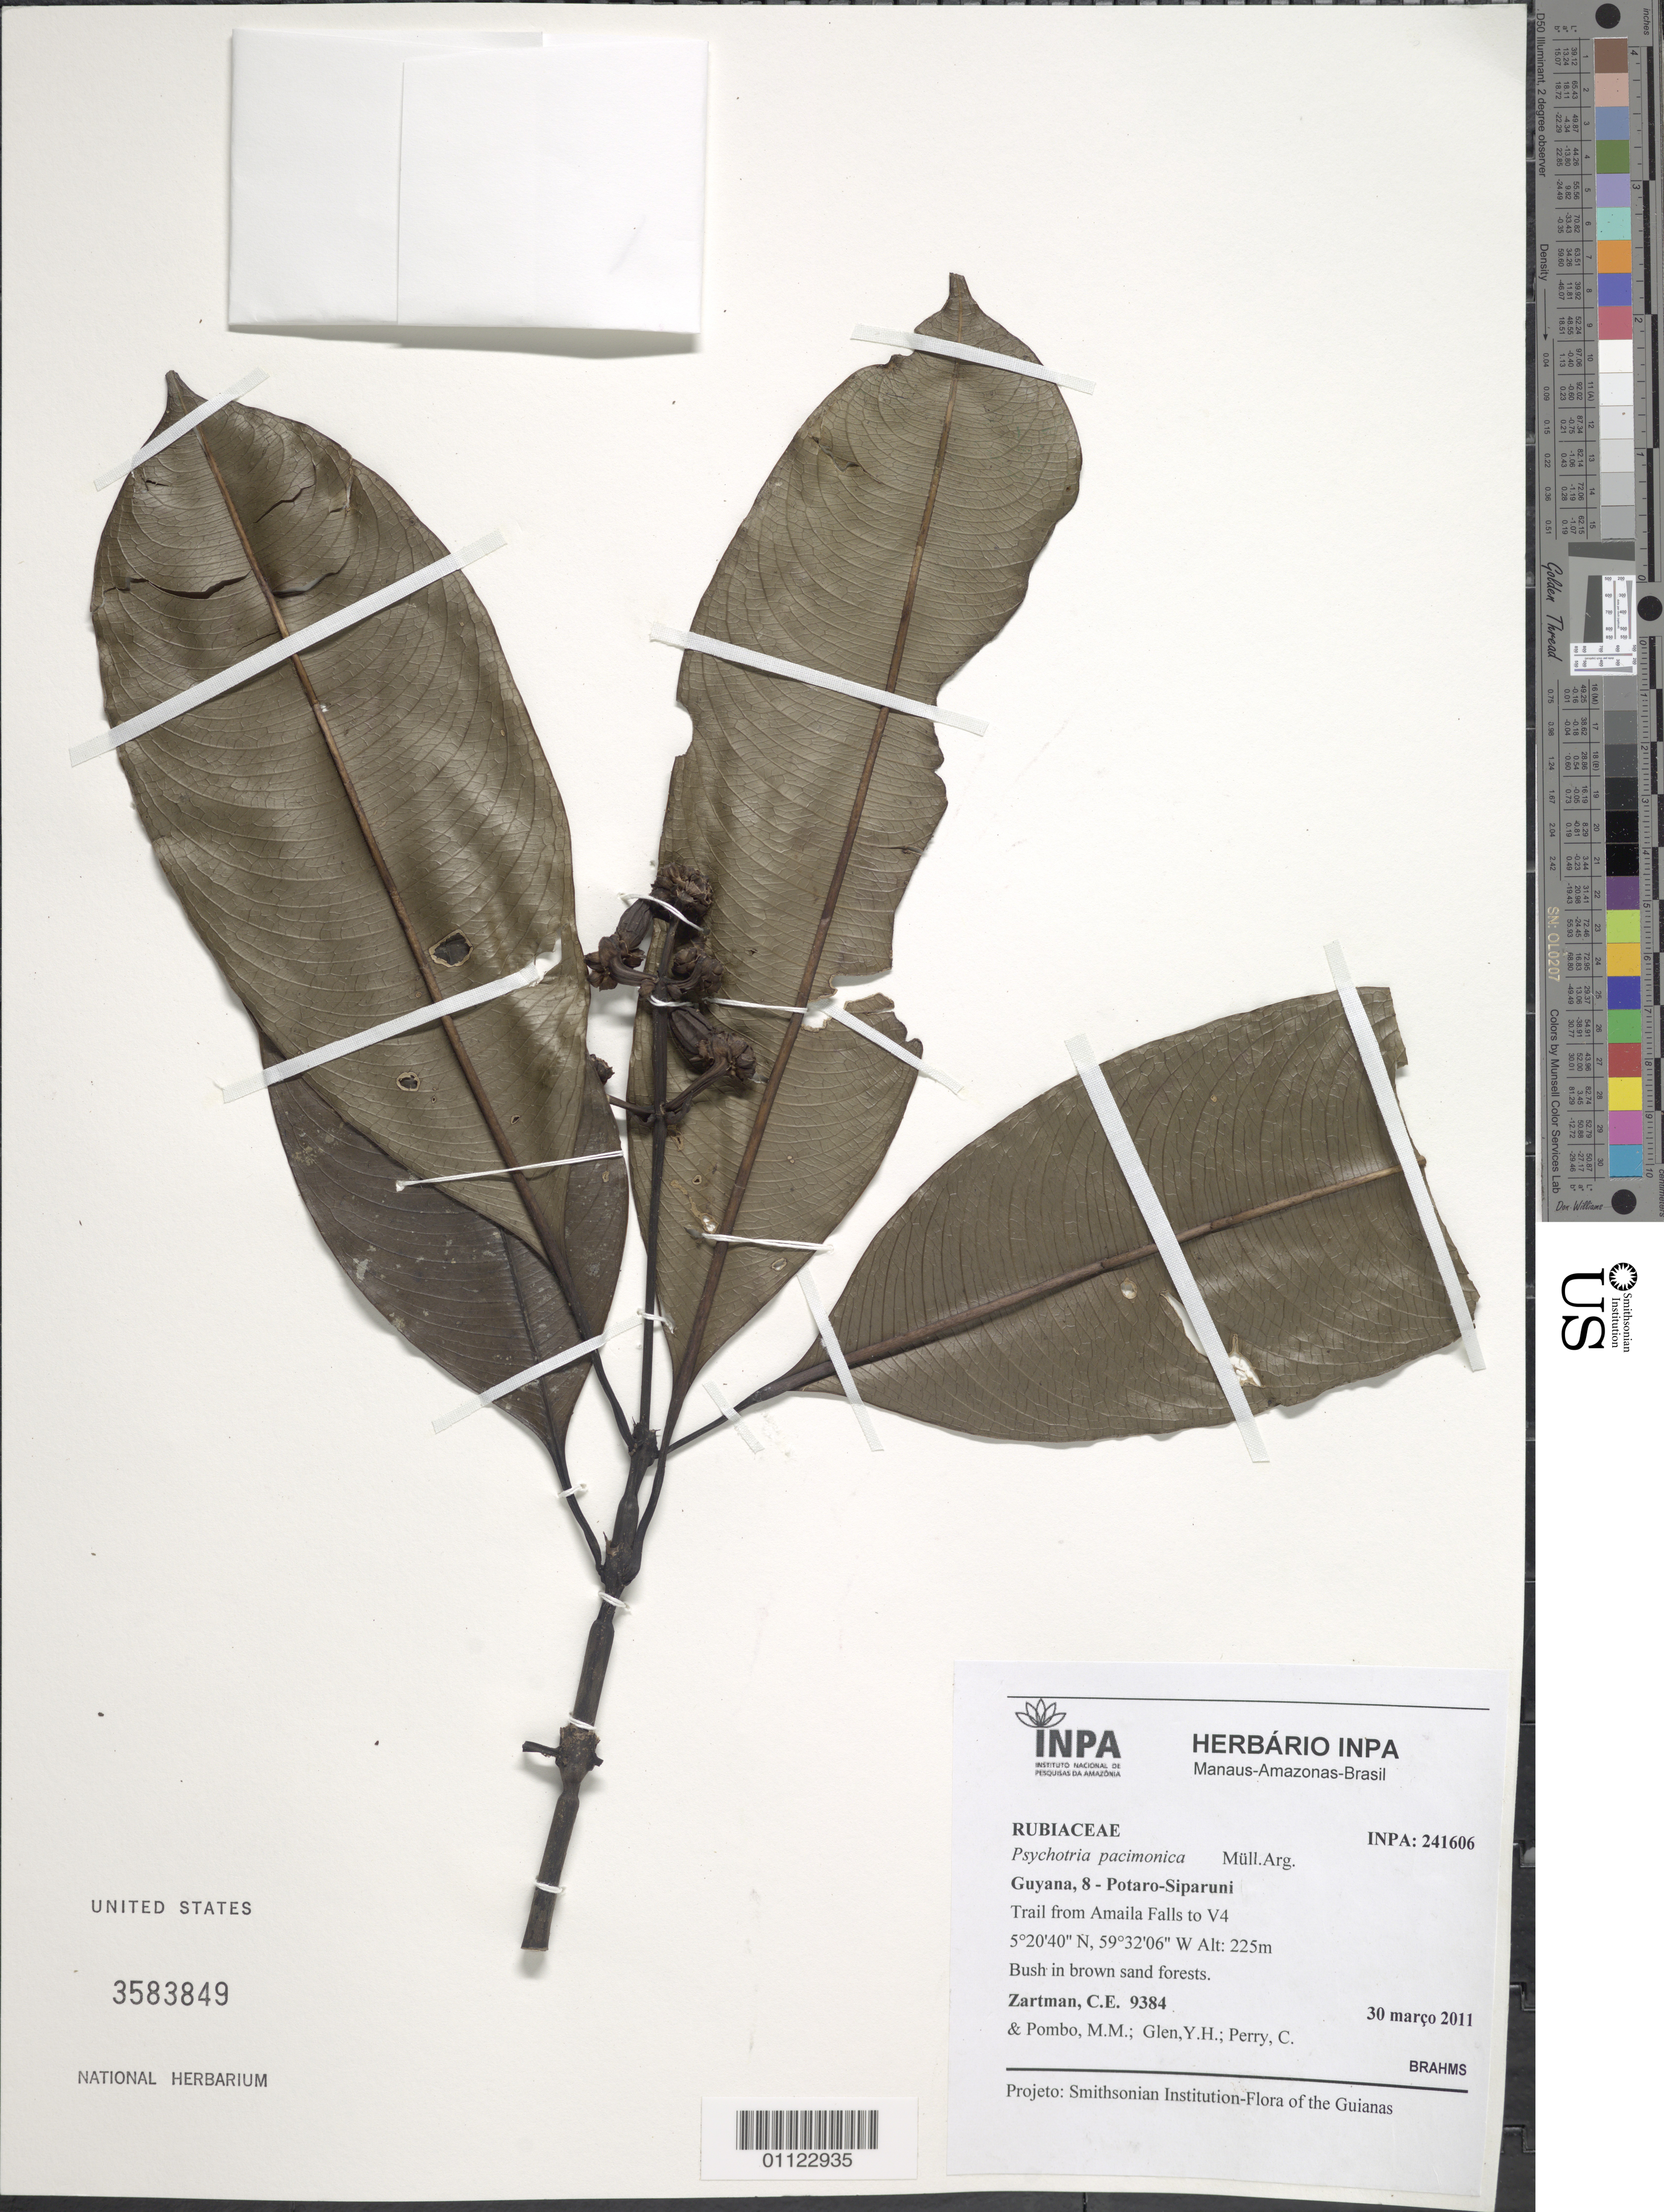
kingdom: Plantae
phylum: Tracheophyta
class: Magnoliopsida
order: Gentianales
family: Rubiaceae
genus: Psychotria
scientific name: Psychotria pacimonica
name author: Müll. Arg.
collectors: C. Zartman, M. Pombo, Y. Glen & C. Perry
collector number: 9384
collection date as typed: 30-Mar-11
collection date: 1911-03-30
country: Guyana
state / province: Potaro-Siparuni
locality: Amaila Falls to V4 trail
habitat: Brown sand forests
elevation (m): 225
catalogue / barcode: US 3583849